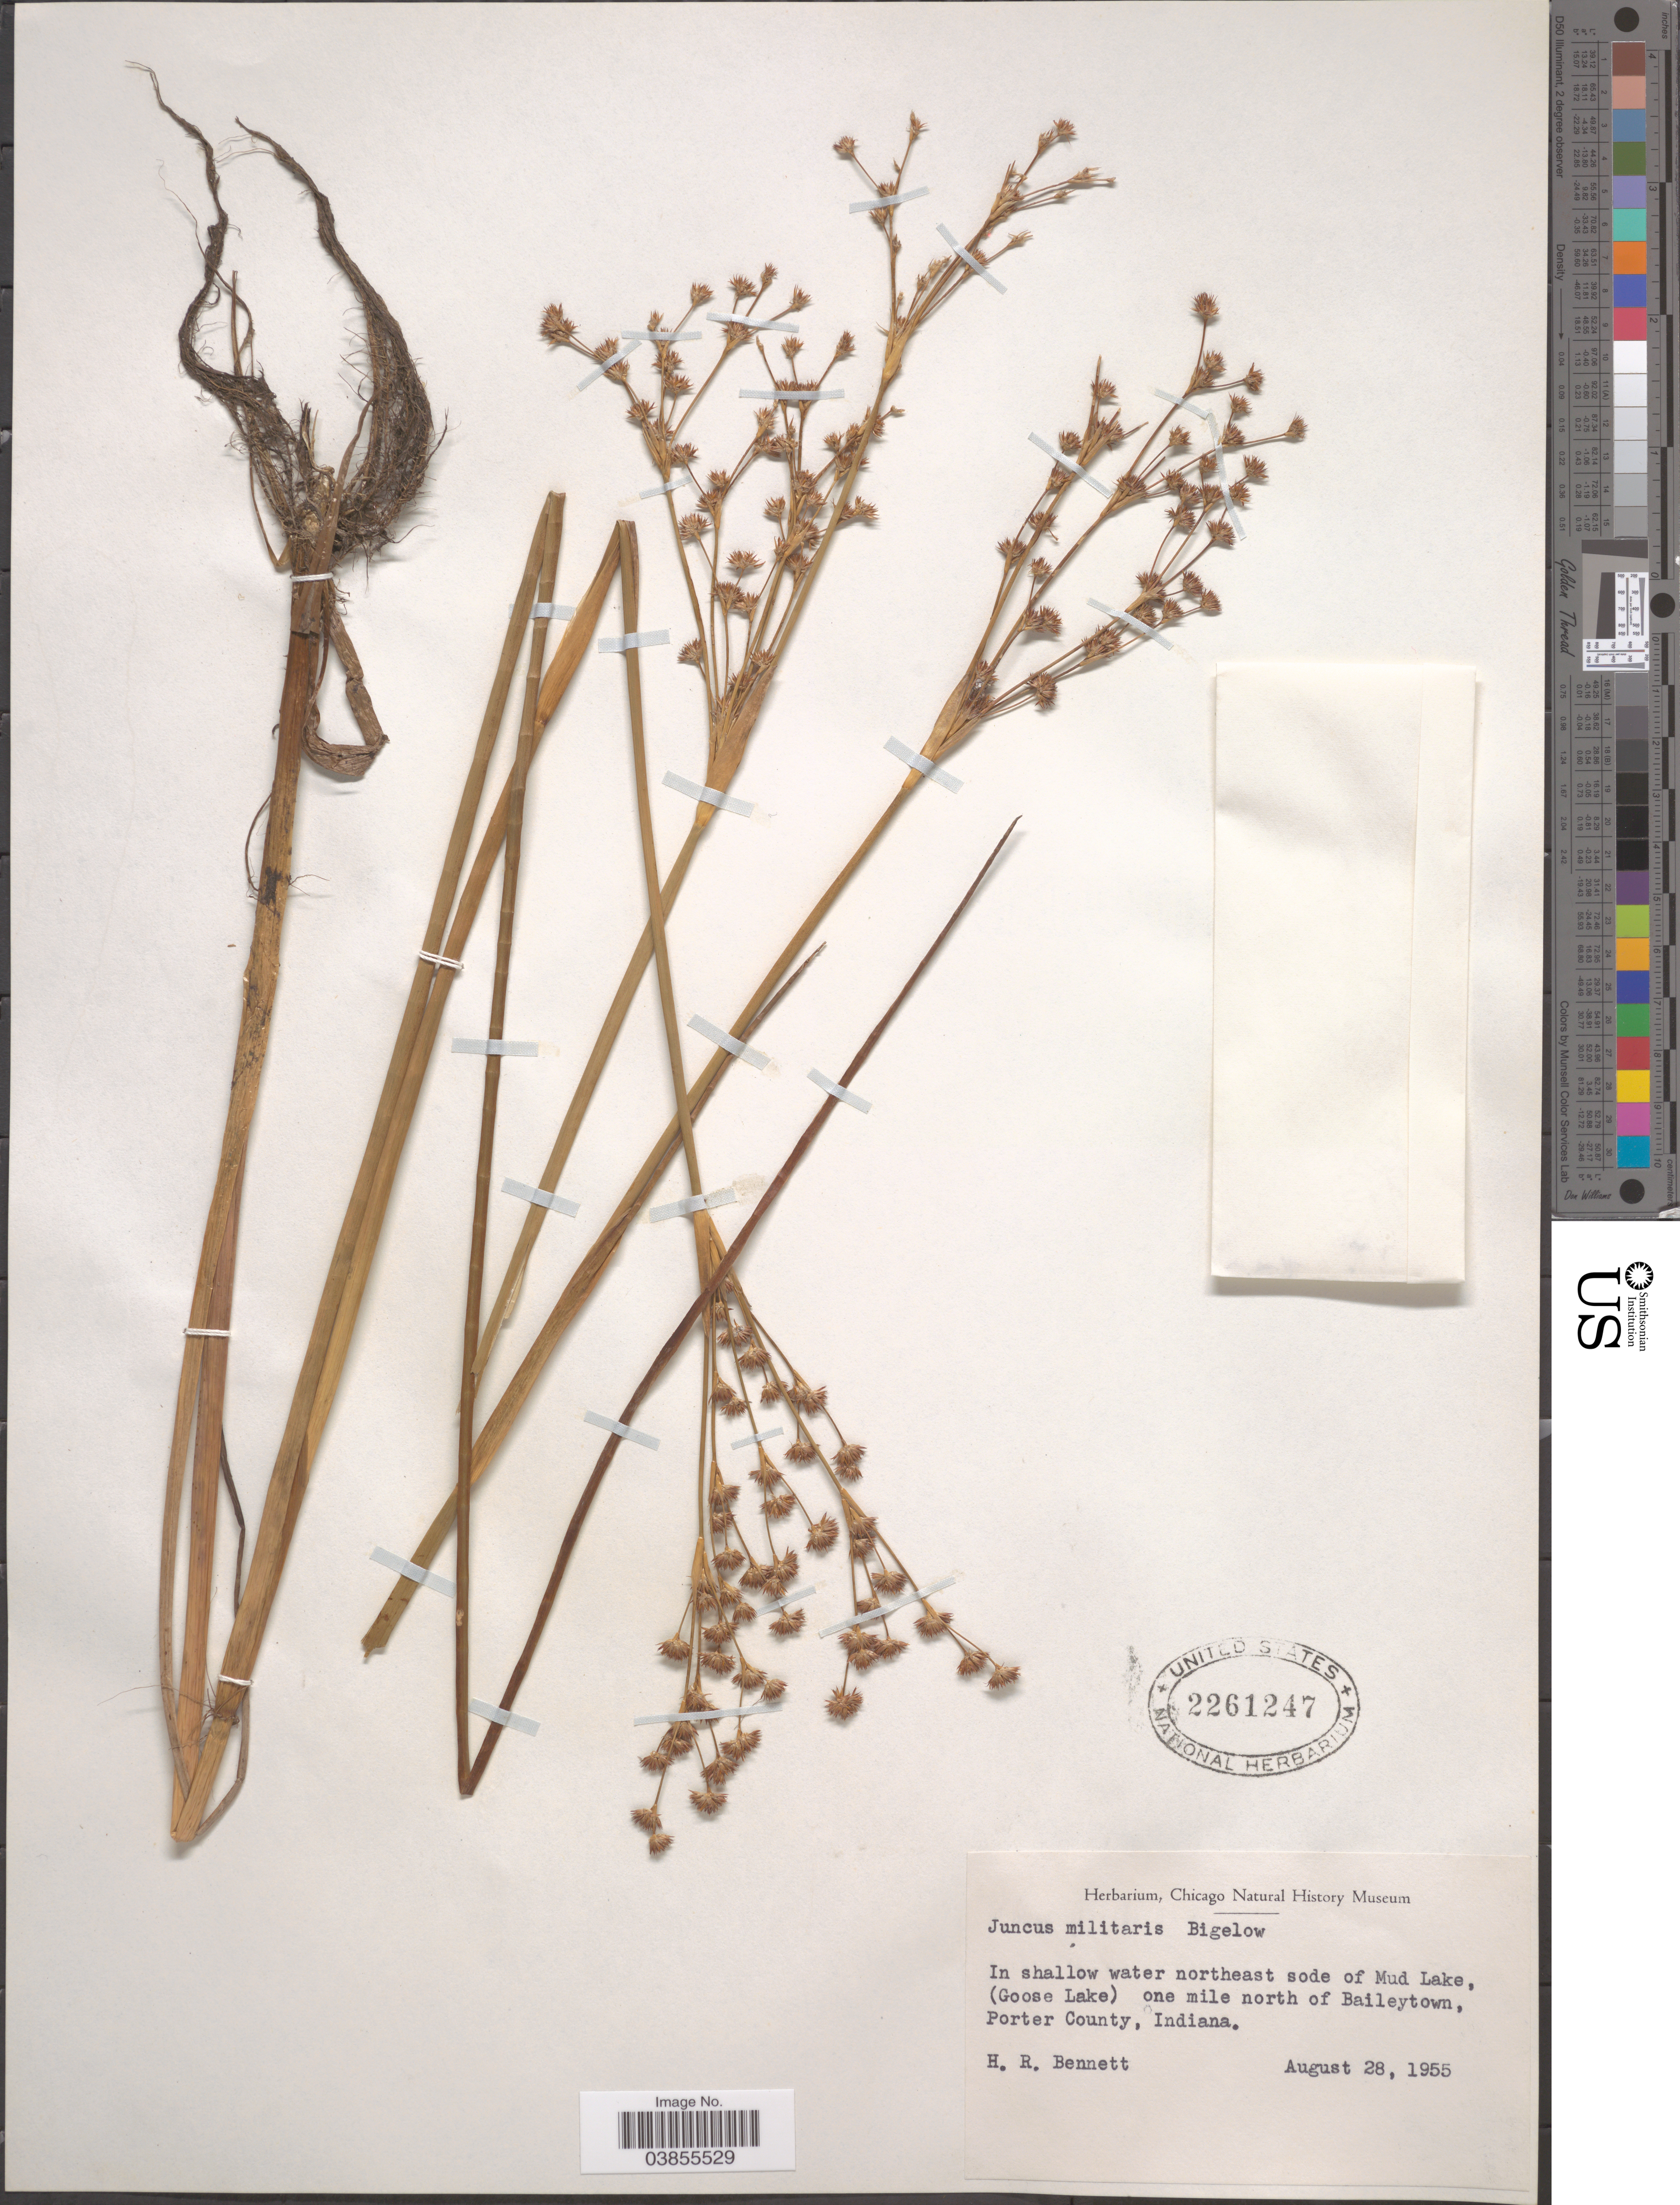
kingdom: Plantae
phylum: Tracheophyta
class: Liliopsida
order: Poales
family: Juncaceae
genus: Juncus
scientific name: Juncus militaris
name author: Bigelow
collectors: H. R. Bennett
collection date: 1955-08-28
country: United States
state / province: Indiana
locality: Northeast side of Mud Lake, (Goose Lake) one mile north of Baileytown, Porter County.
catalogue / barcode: US 2261247